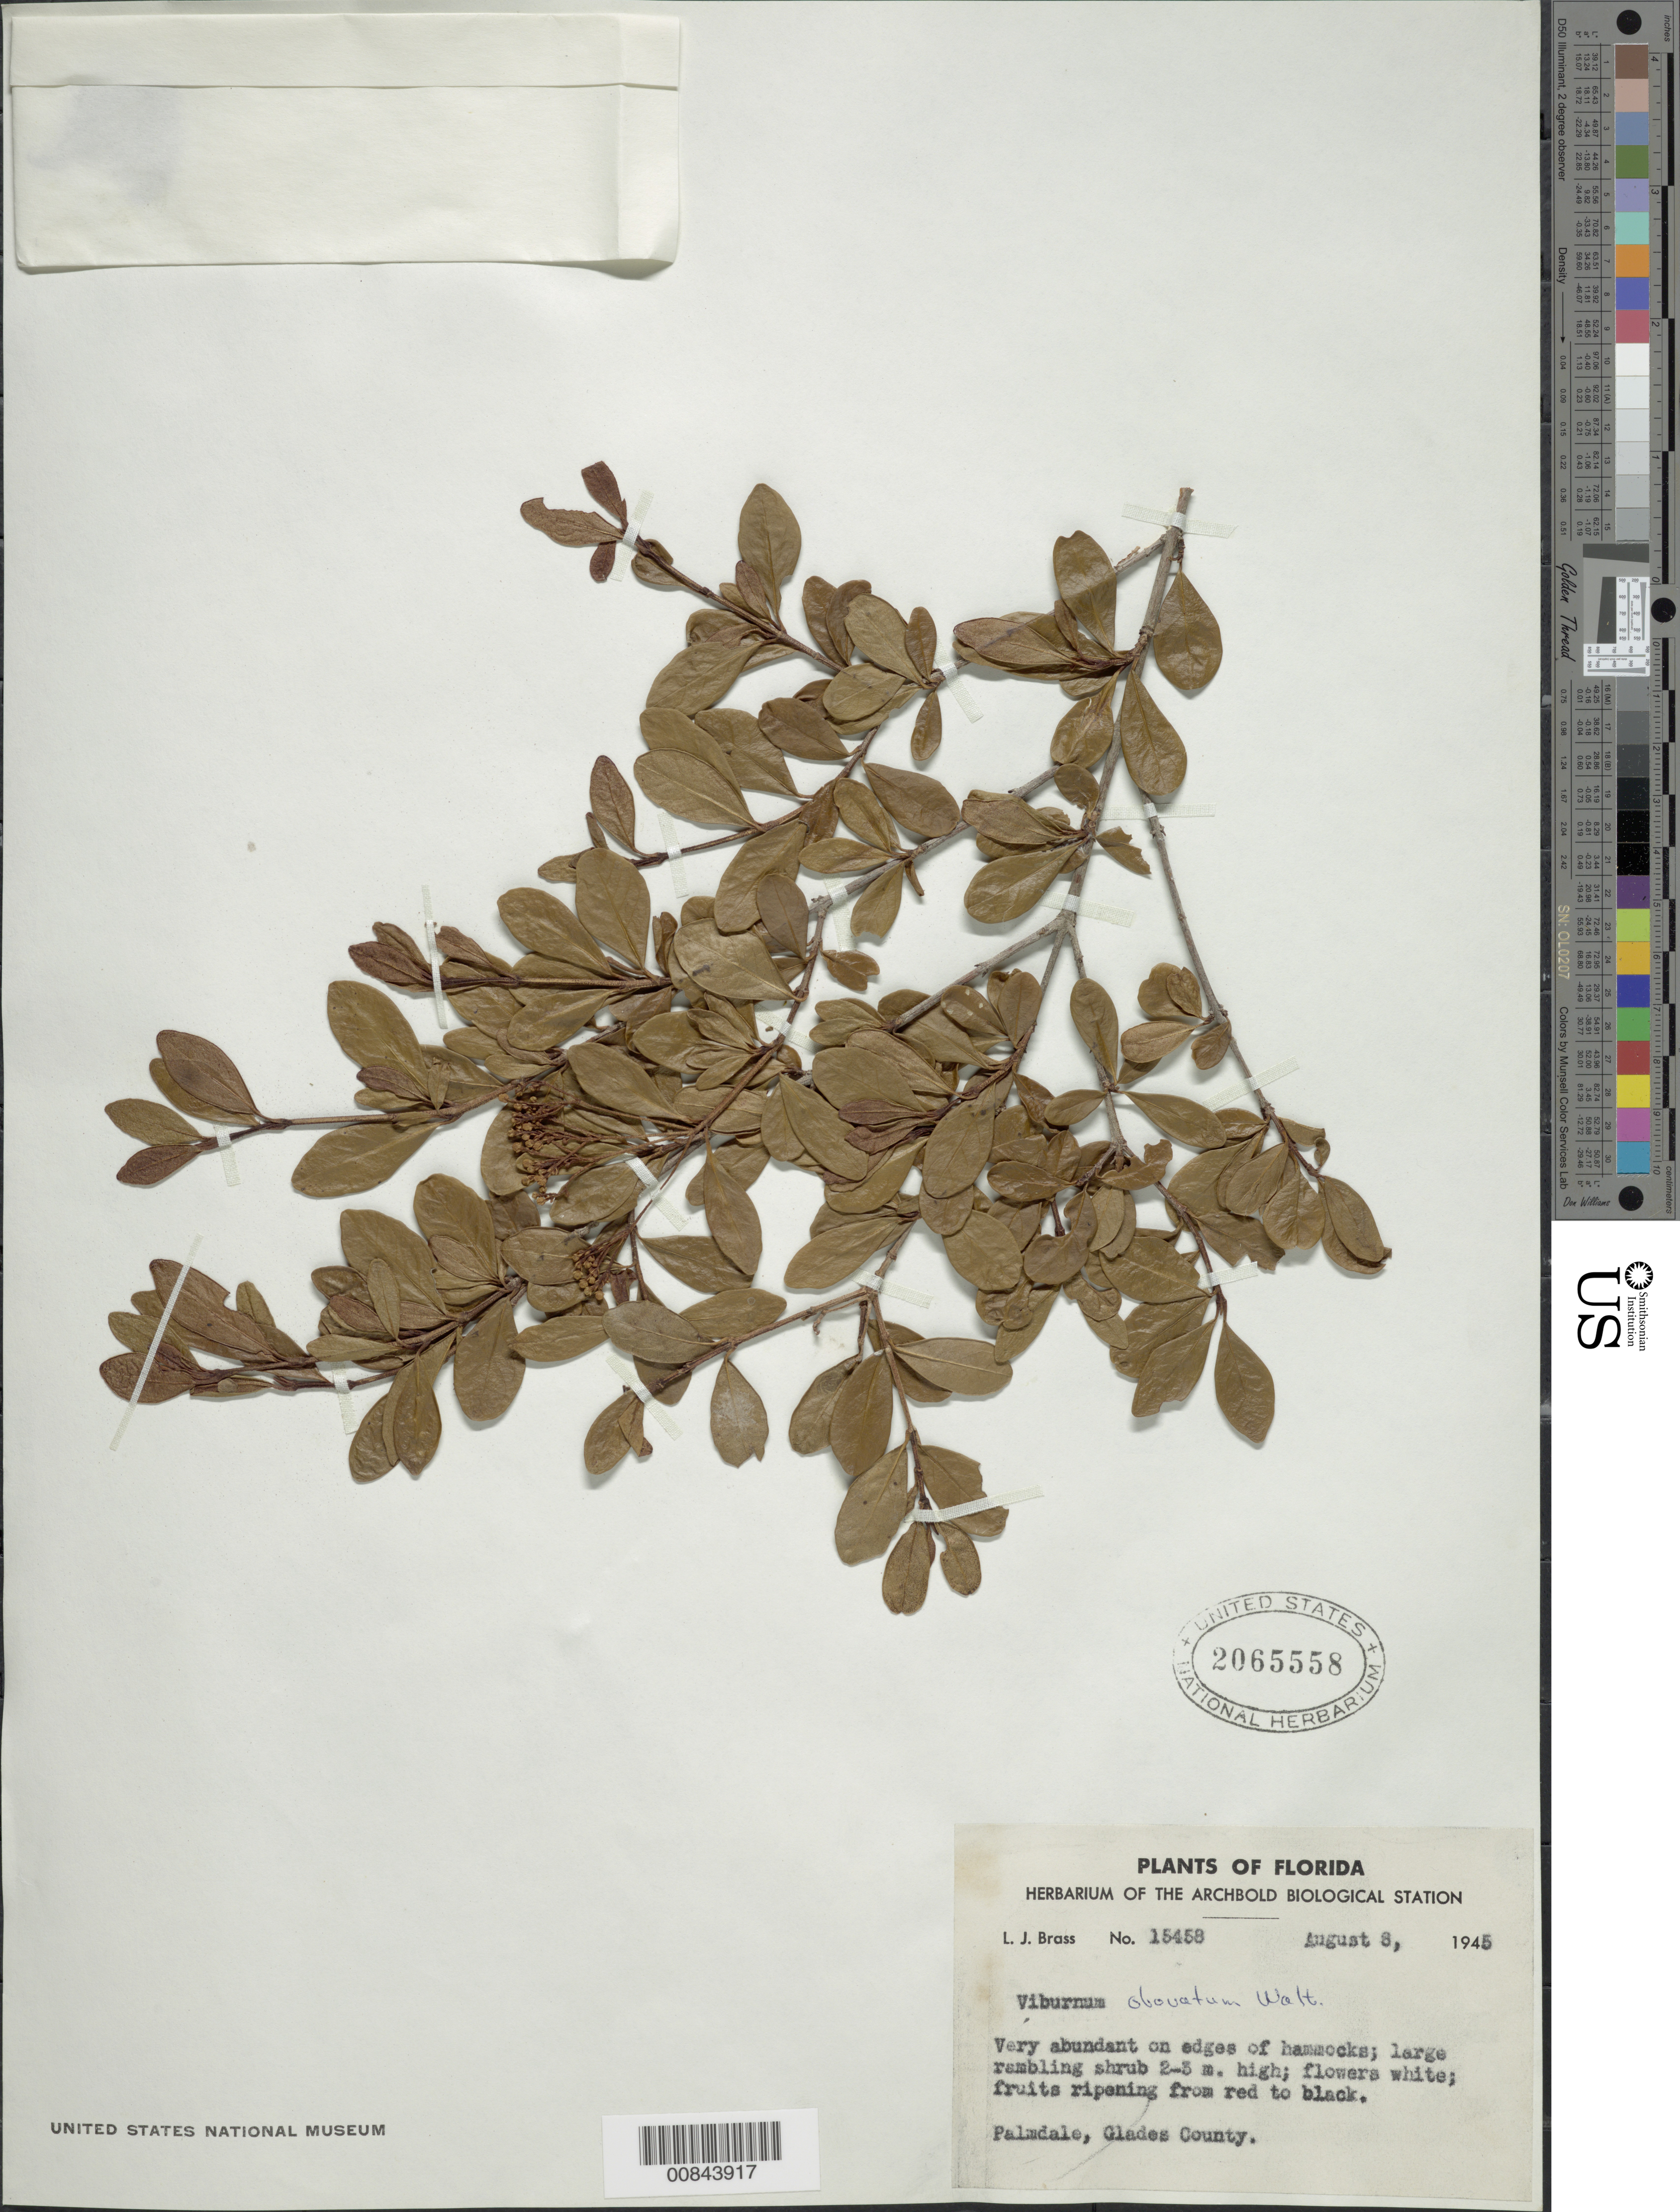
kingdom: Plantae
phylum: Tracheophyta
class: Magnoliopsida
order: Dipsacales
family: Viburnaceae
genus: Viburnum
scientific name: Viburnum obovatum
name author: Walter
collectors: L. J. Brass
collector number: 15458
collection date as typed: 08 Aug 1945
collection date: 1945-08-08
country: United States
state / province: Florida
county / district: Glades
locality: Palmdale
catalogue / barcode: US 2065558